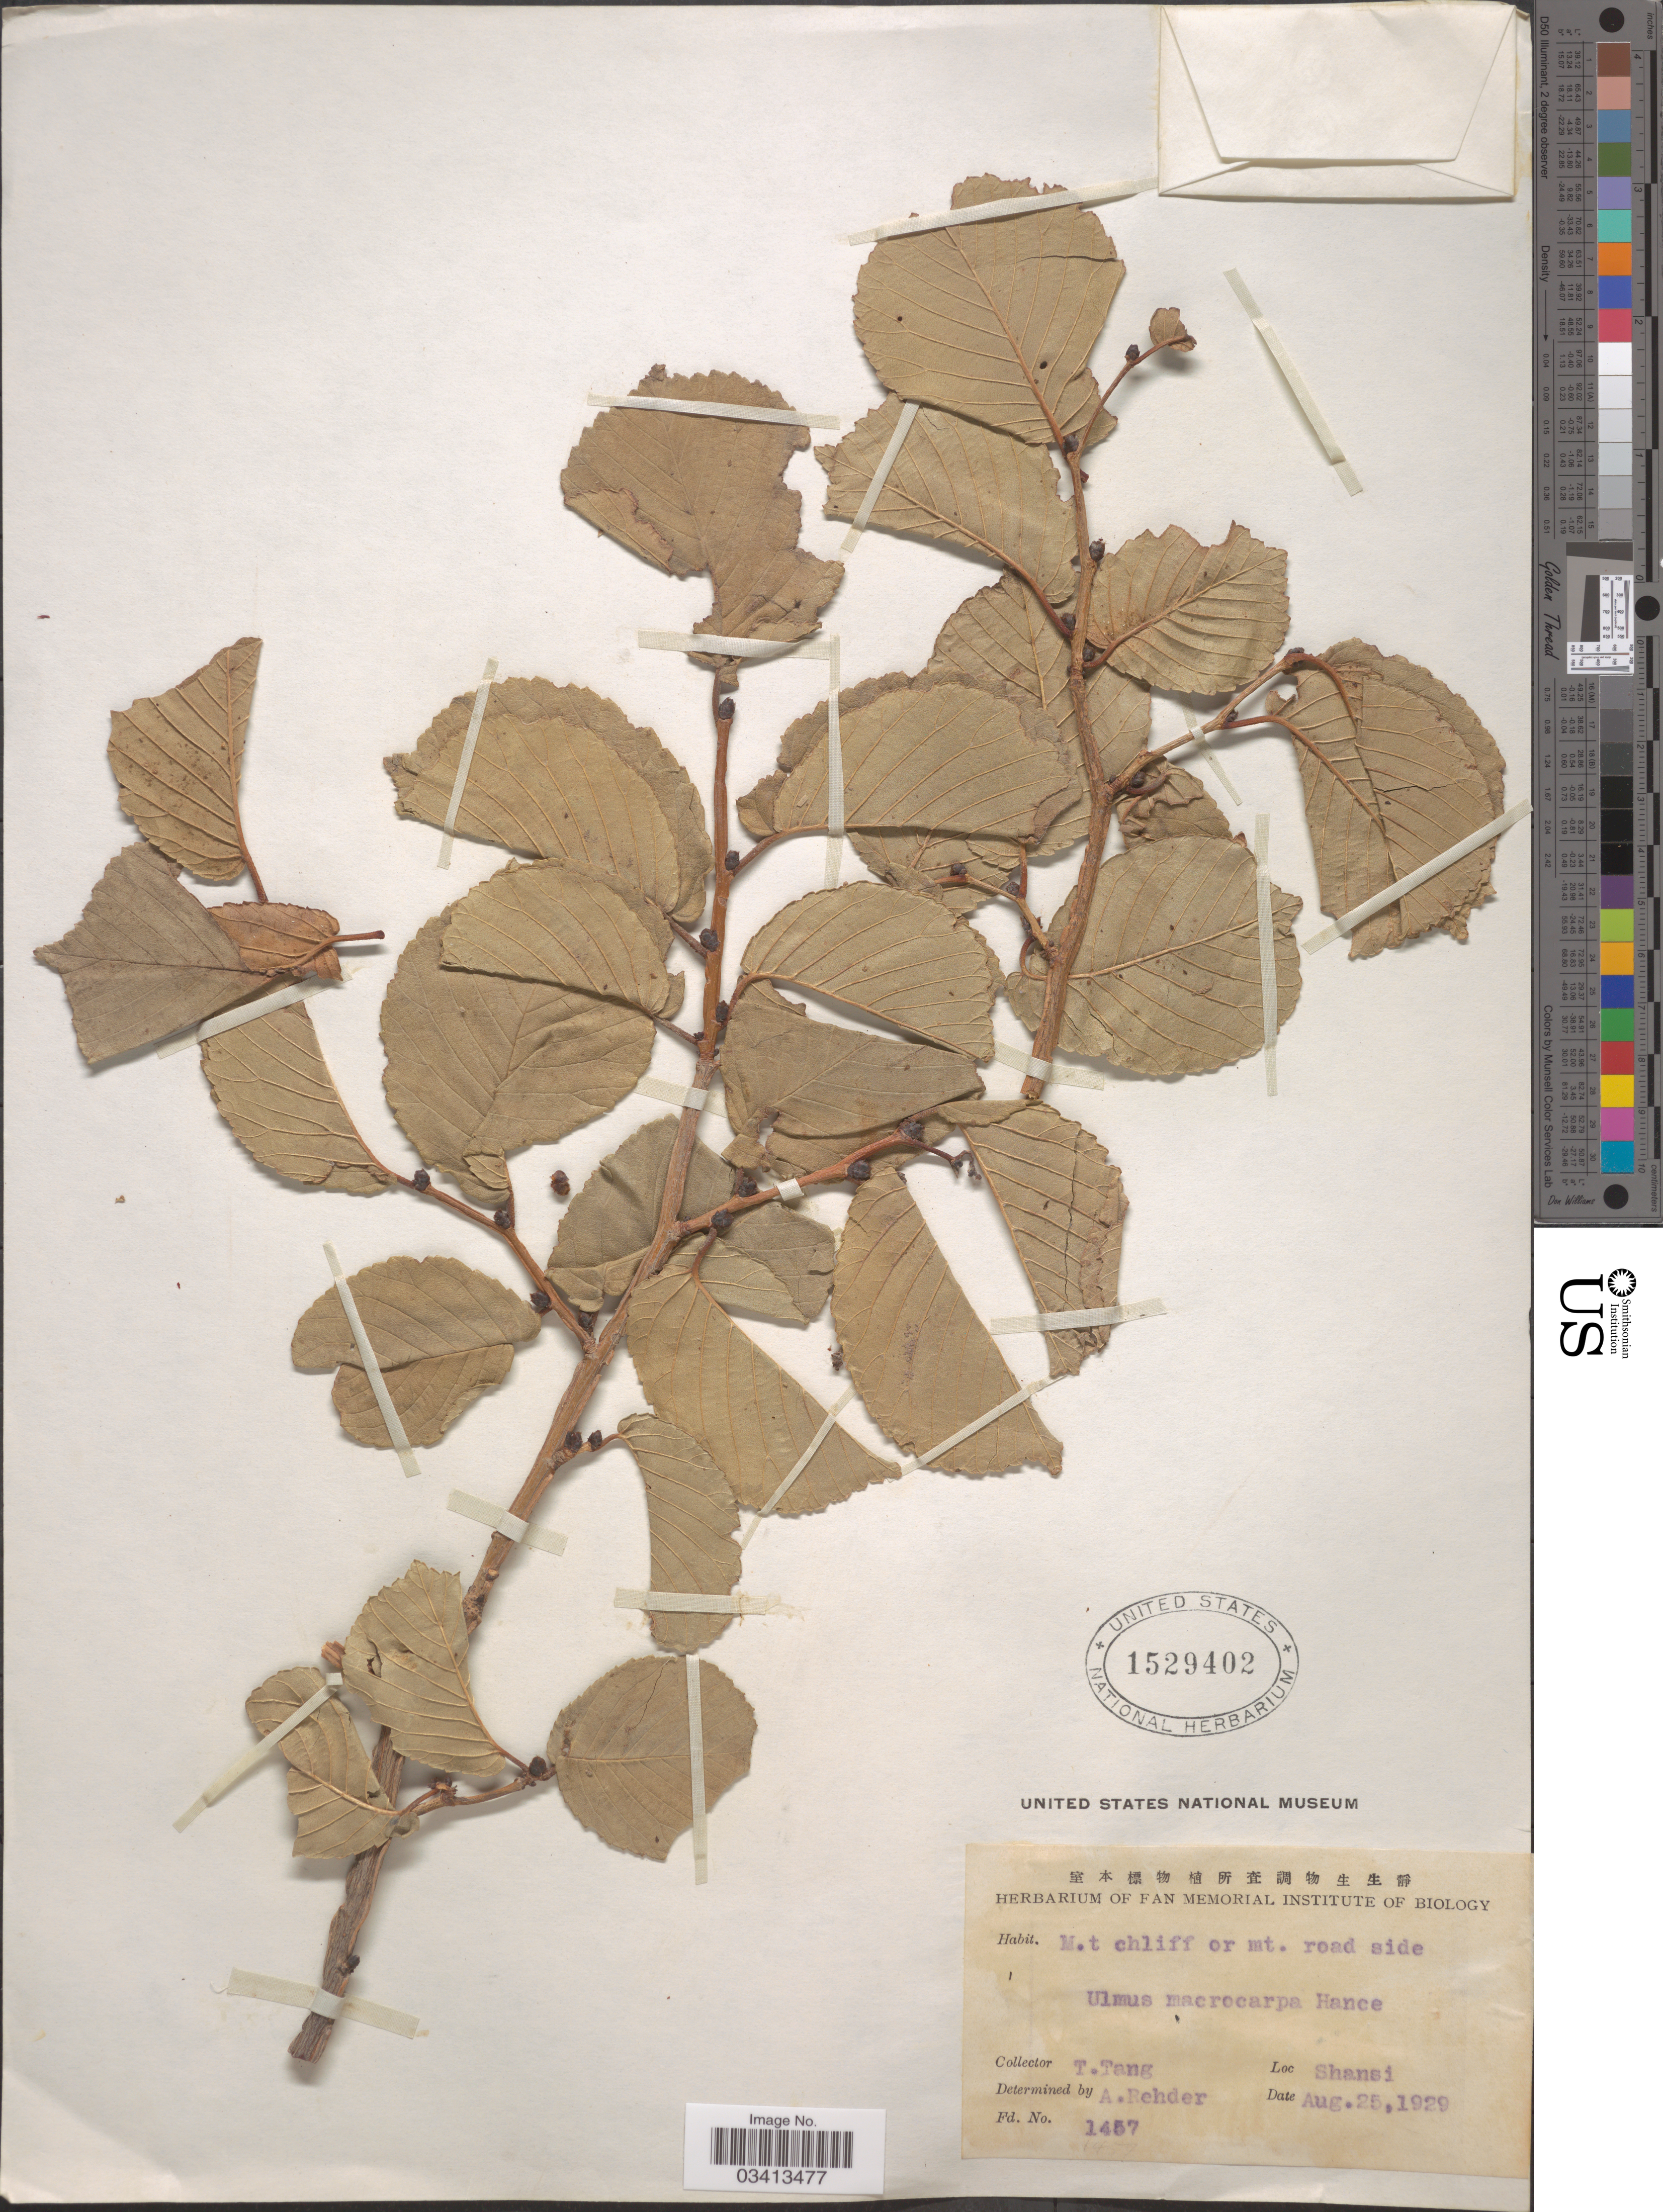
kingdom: Plantae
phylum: Tracheophyta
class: Magnoliopsida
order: Rosales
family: Ulmaceae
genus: Ulmus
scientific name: Ulmus macrocarpa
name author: Hance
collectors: T. Tang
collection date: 1929-08-25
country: China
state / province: Shanxi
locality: Shansi. M.t chliff or mt. road side.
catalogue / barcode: US 1529402